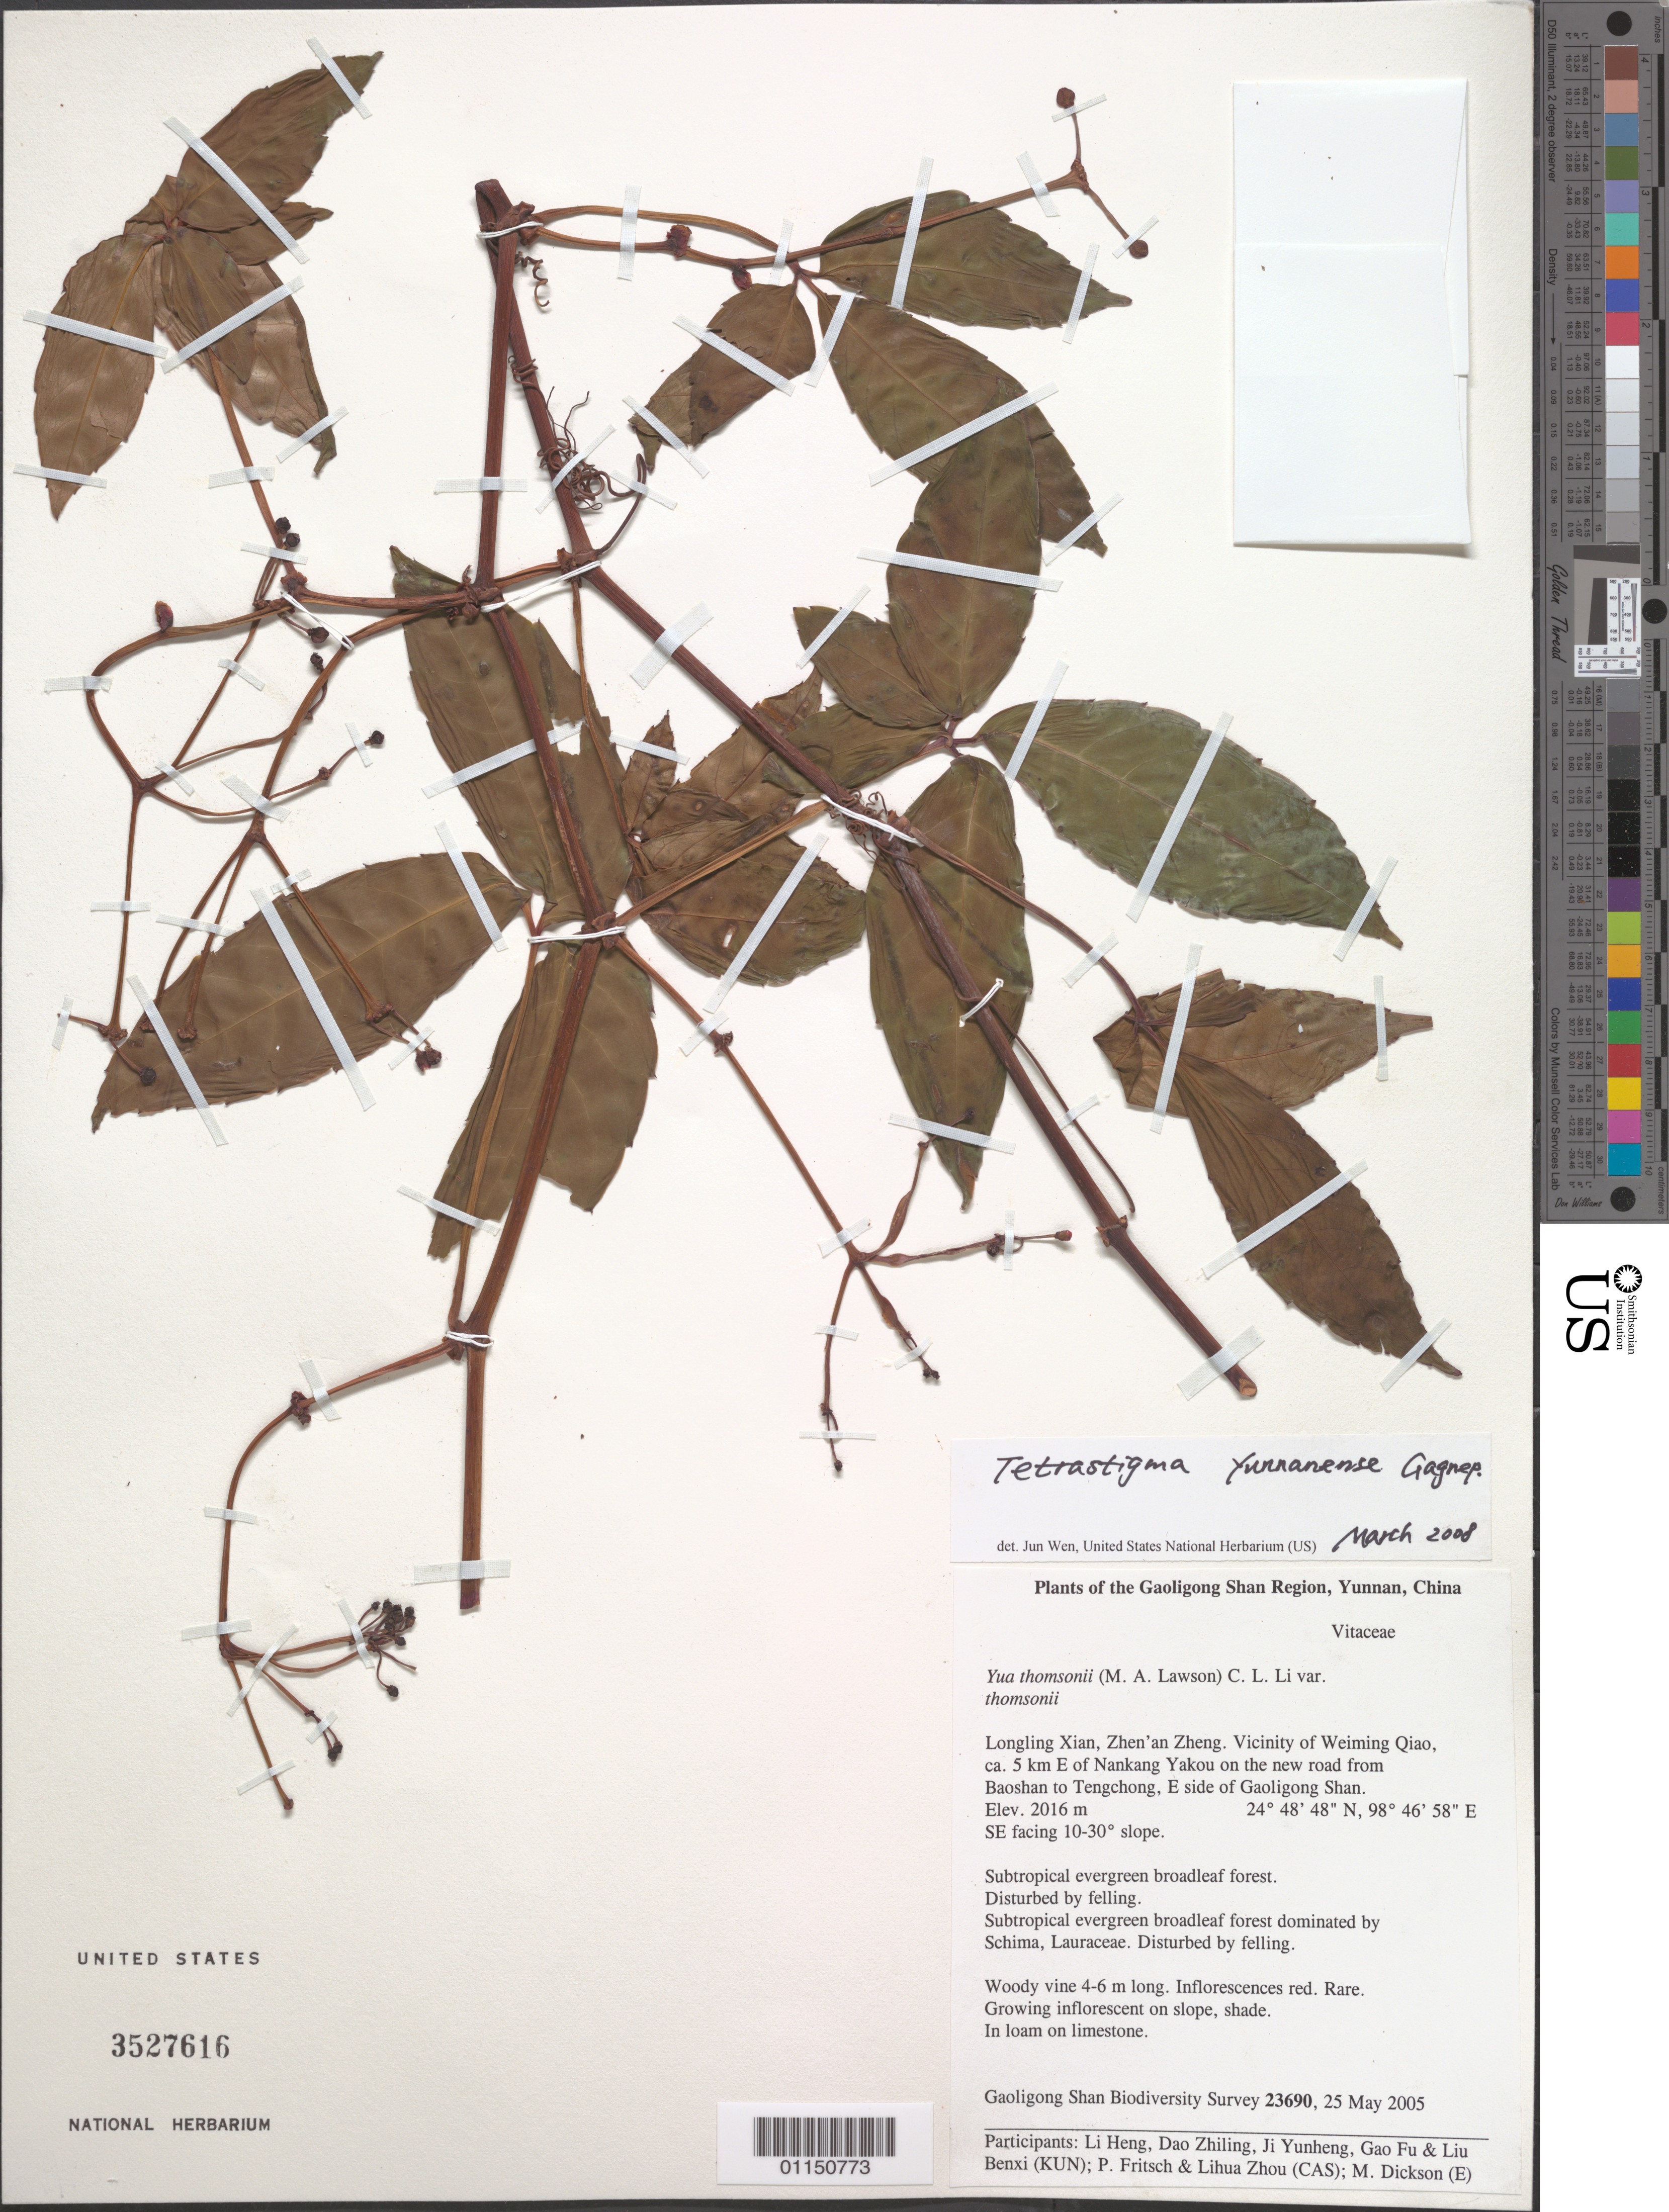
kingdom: Plantae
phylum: Tracheophyta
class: Magnoliopsida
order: Vitales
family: Vitaceae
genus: Tetrastigma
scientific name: Tetrastigma yunnanense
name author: Gagnep.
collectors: L. Heng, D. Zhiling, J. Yunheng, G. Fu, L. Benxi, P. W. Fritsch, L. Zhou & M. Dickson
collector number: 23690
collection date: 2005-05-25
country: China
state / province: Yunnan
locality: Gaoligong Shan Region. Longling Xian, Zhen'an Zheng. Vicinity of Weiming Qiao, ca 5 km E of Nankang Yakou on the new Rd from Baoshan to Tengchong, E side of Gaoligong Shan.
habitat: Subtropical evergreen broadleaf forest. Disturbed by felling. Woody vine. Rare.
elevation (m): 2016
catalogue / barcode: US 3527616